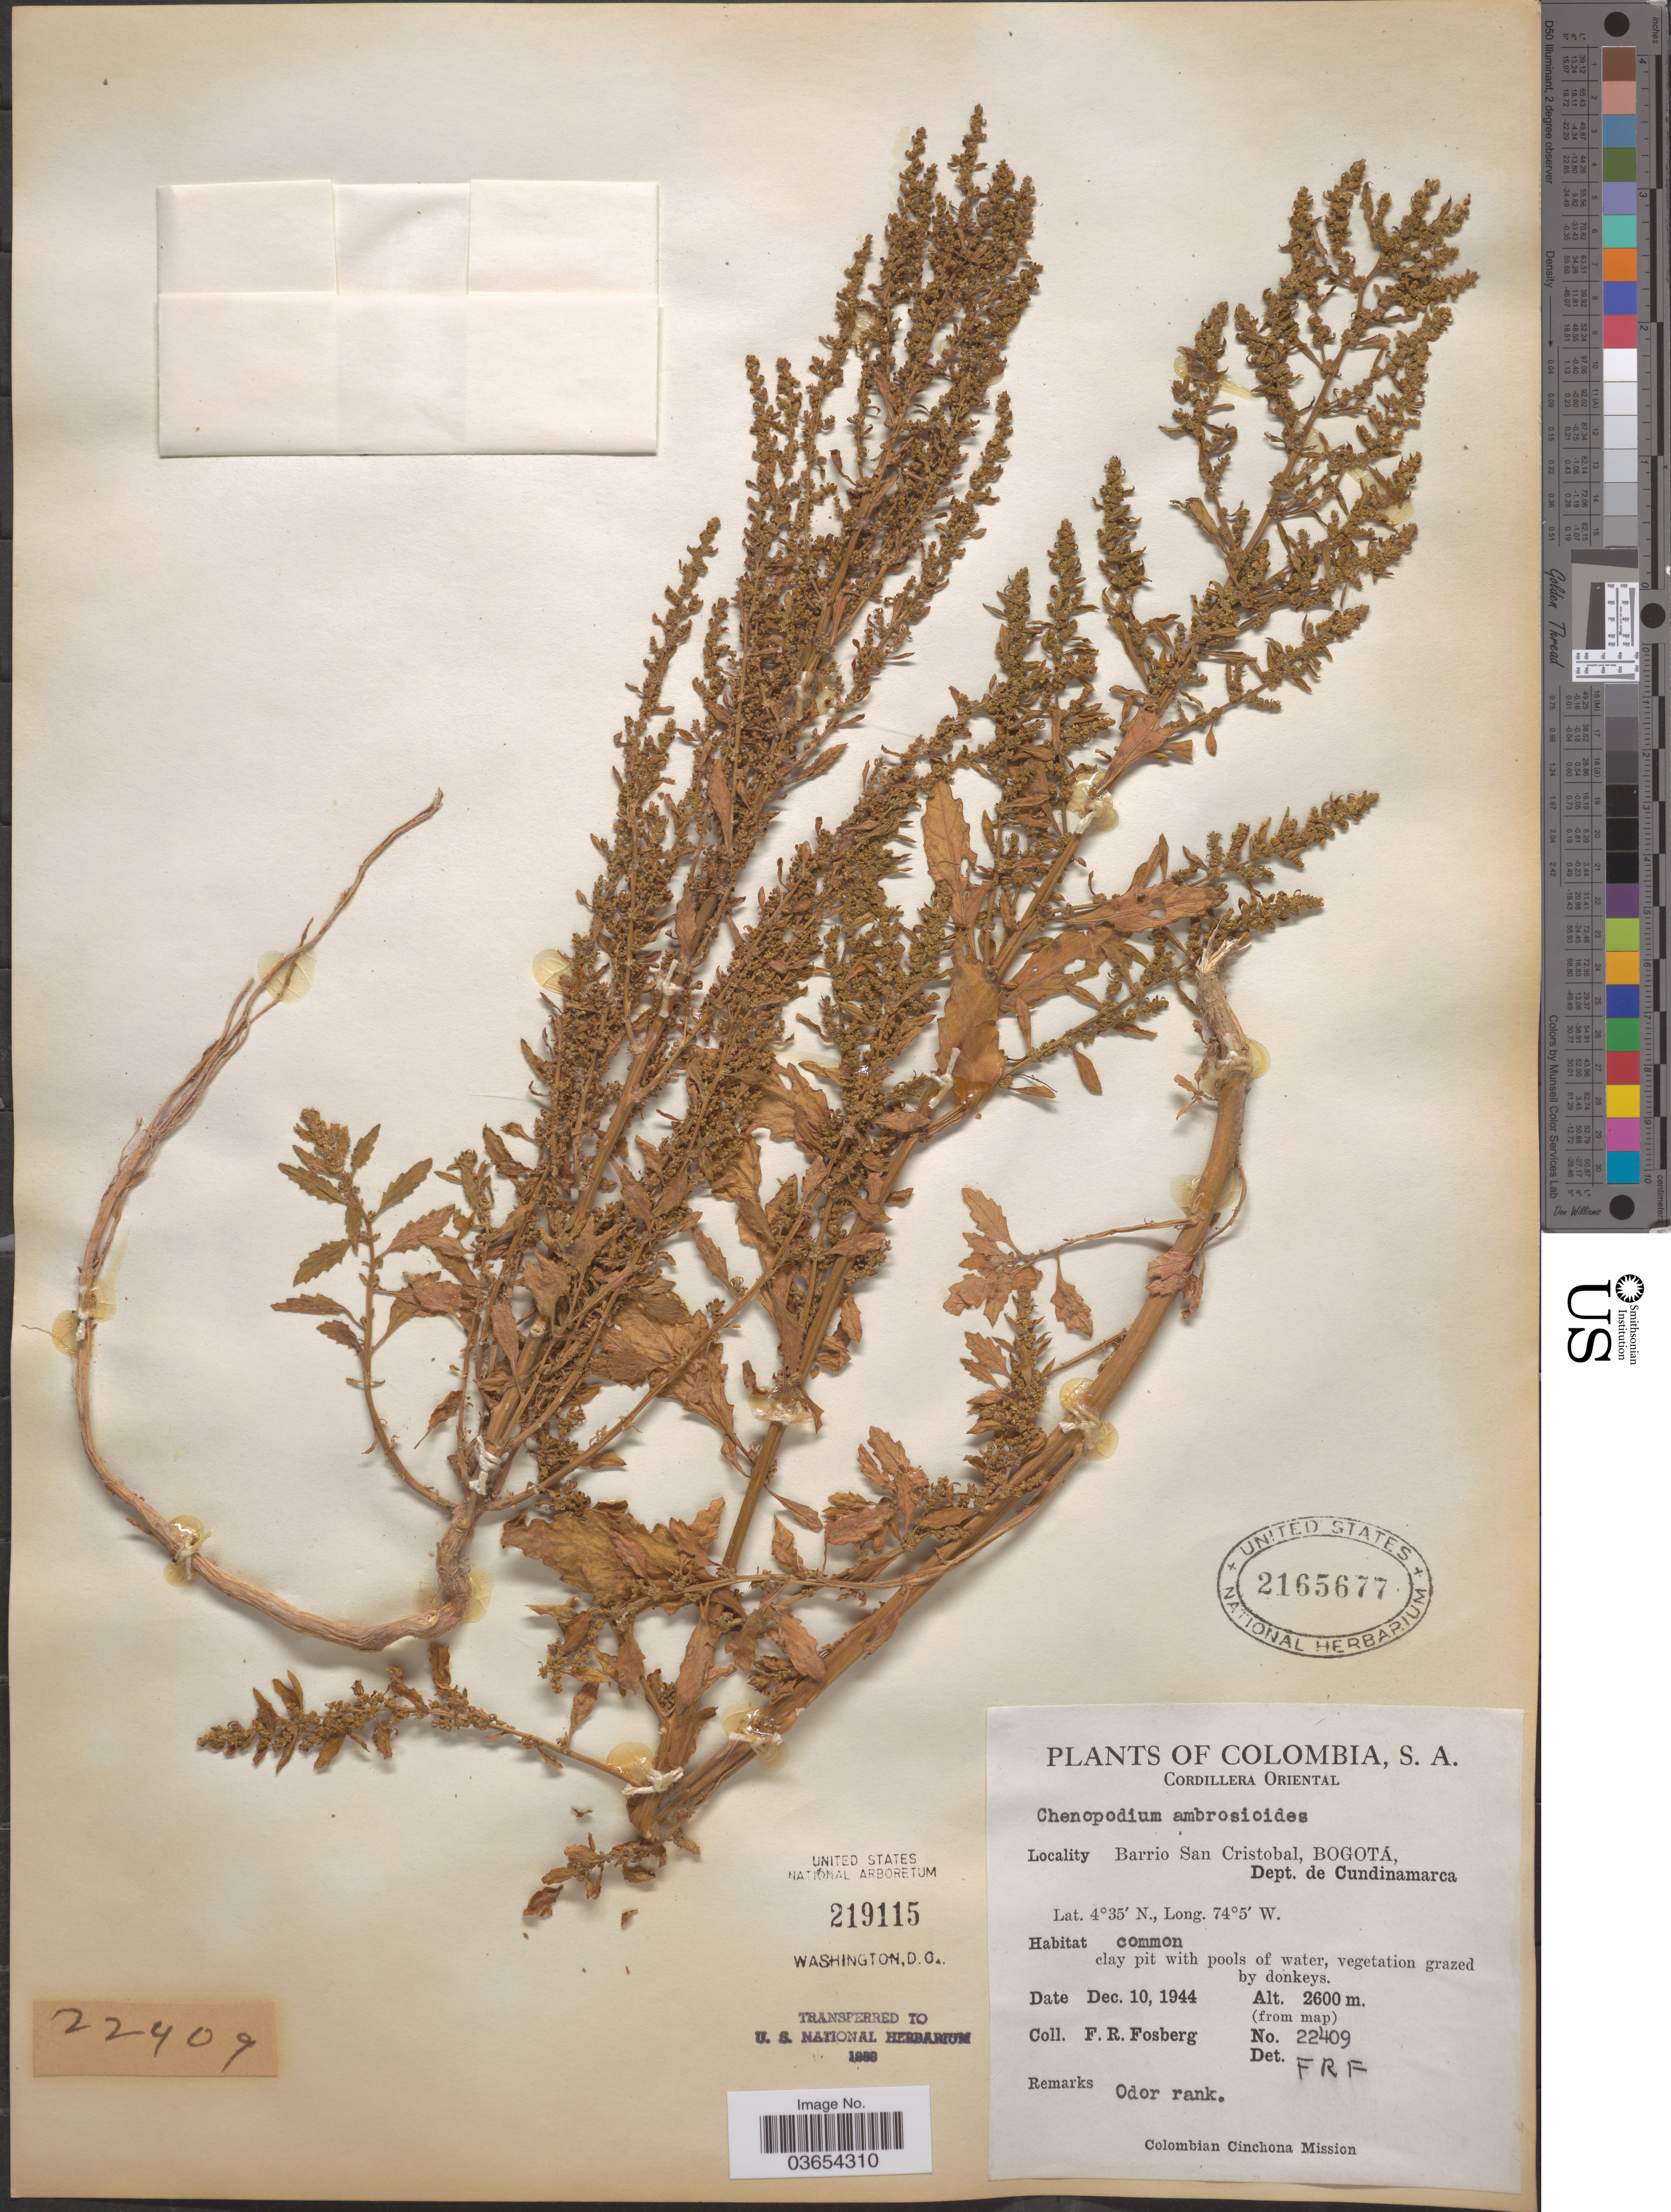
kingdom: Plantae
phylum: Tracheophyta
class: Magnoliopsida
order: Caryophyllales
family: Amaranthaceae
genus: Chenopodium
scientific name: Chenopodium ambrosioides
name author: L.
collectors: F. R. Fosberg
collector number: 22409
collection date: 1944-12-10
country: Colombia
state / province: Cundinamarca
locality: Cordillera Oriental. Barrio San Cristobal, Bogotá, Dept. de Cundinamarca.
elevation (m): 2600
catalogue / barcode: US 2165677